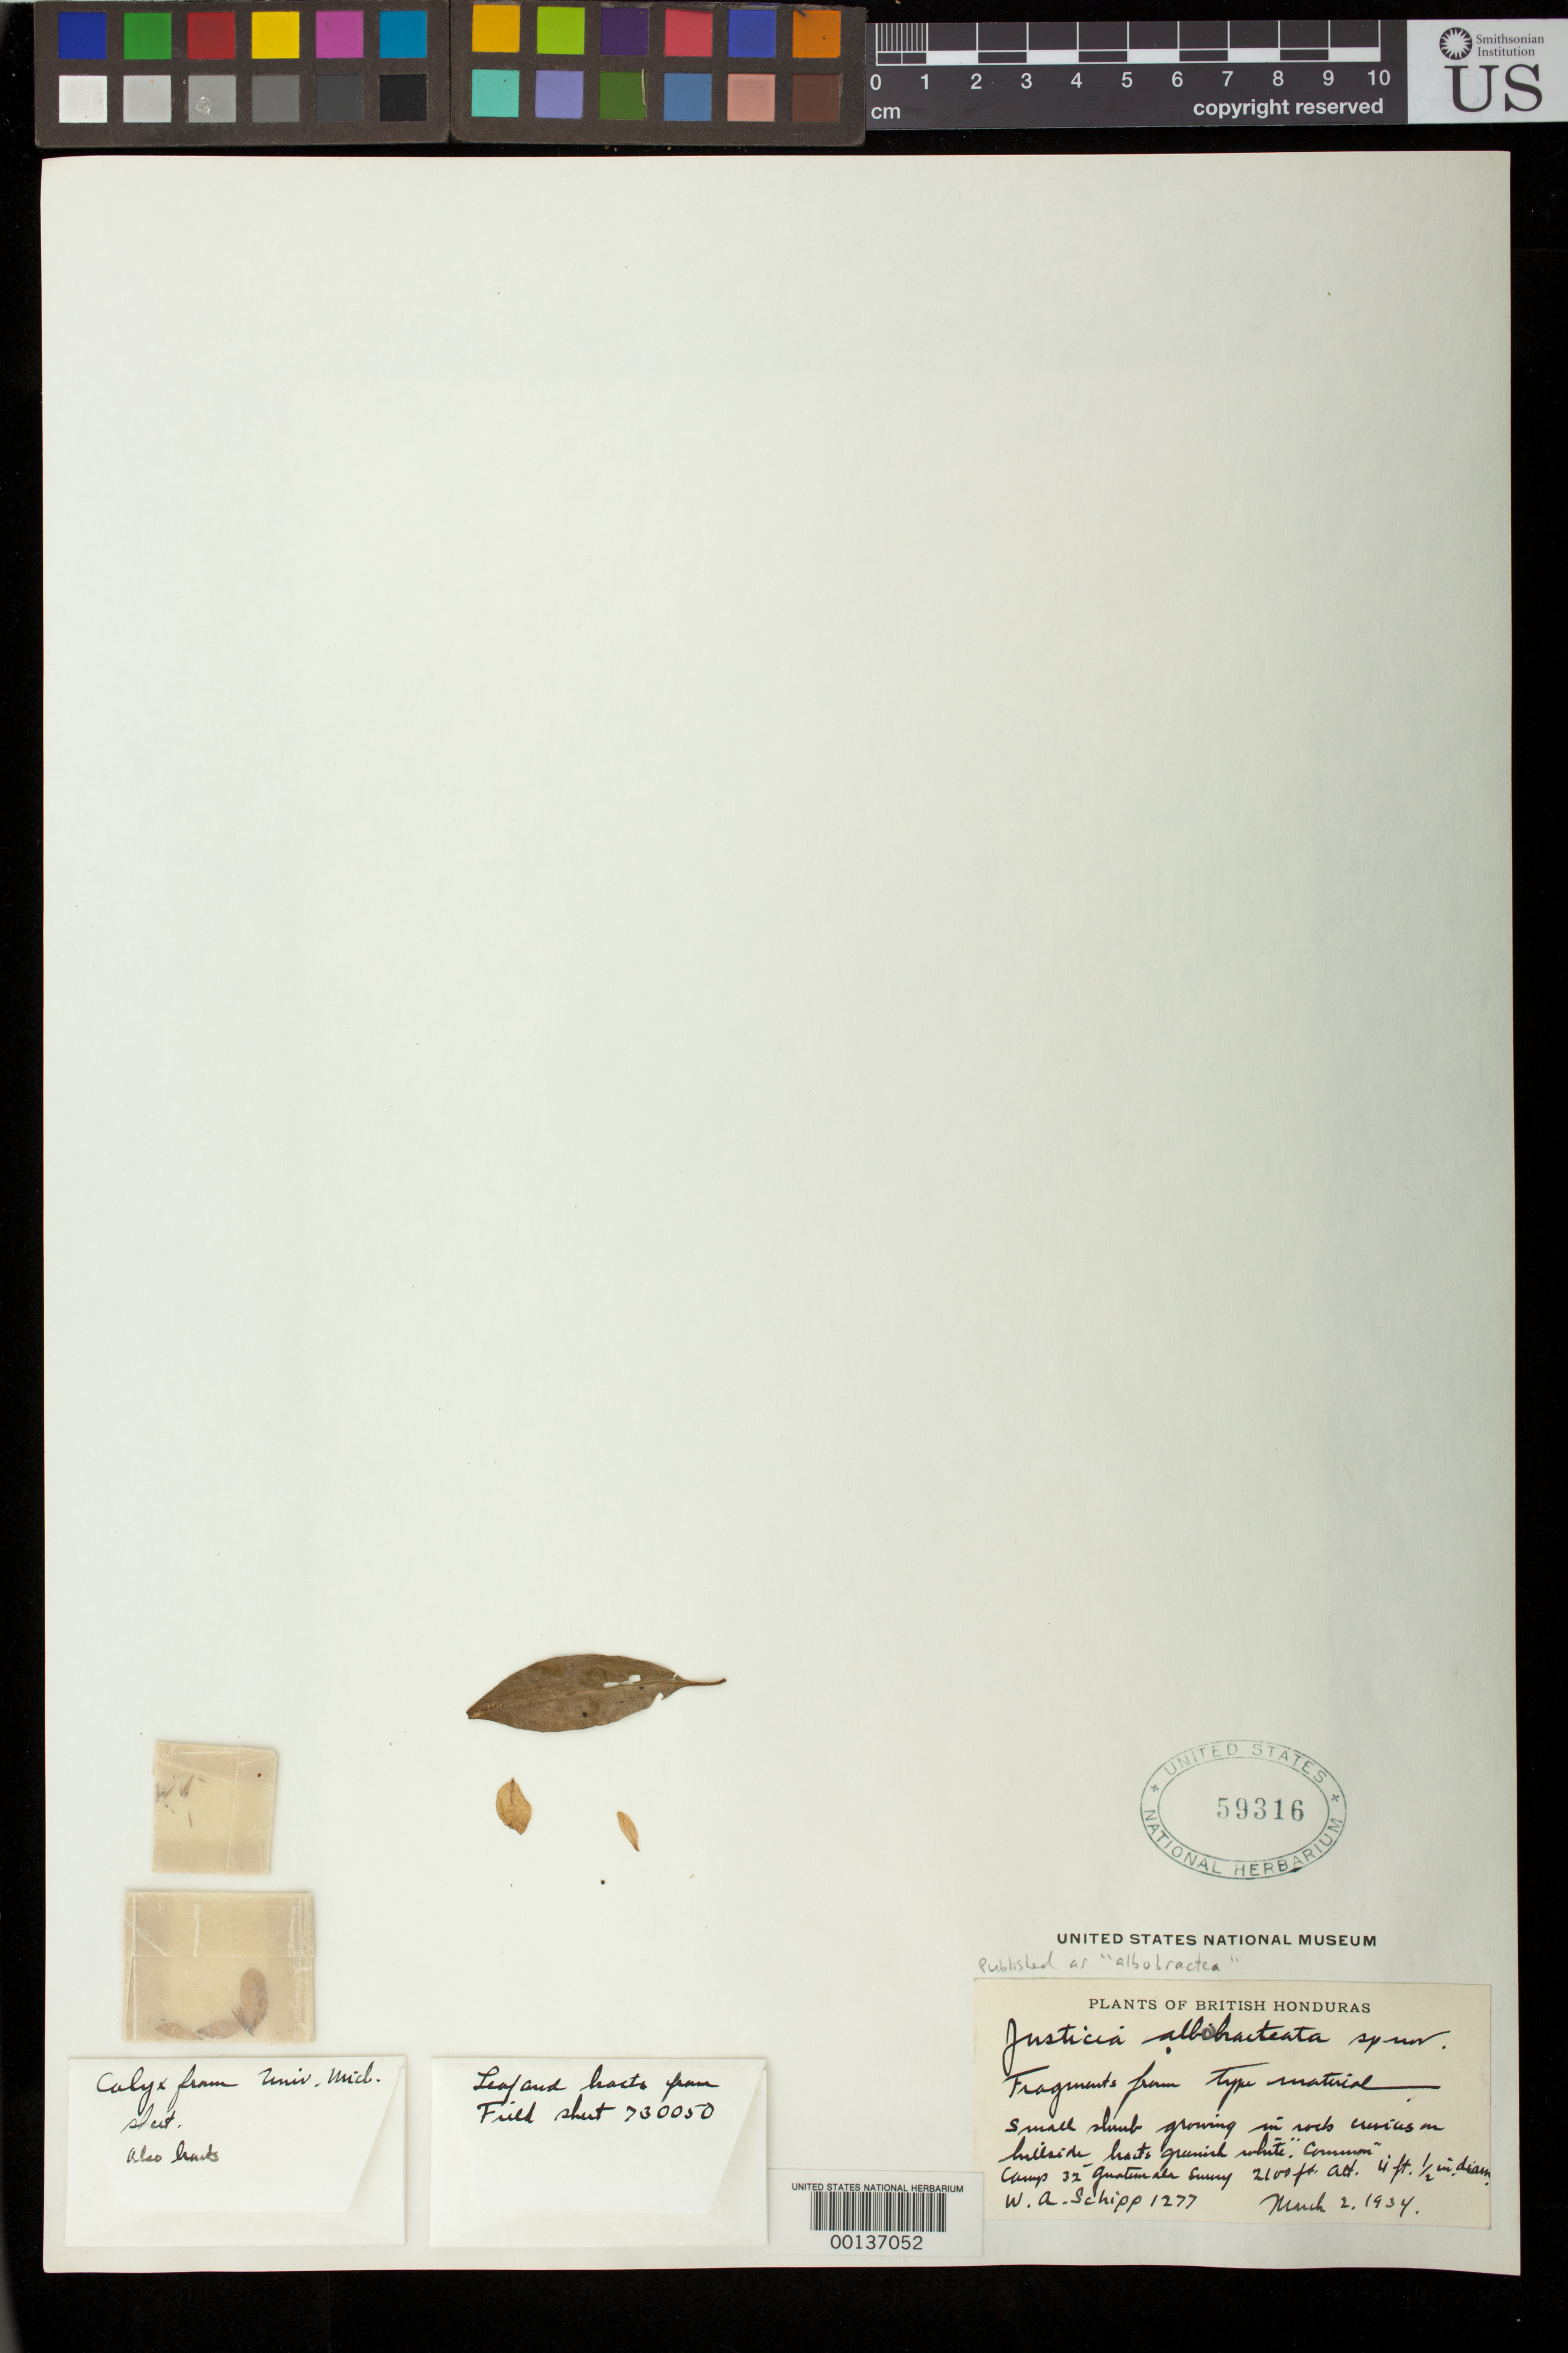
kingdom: Plantae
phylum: Tracheophyta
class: Magnoliopsida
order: Lamiales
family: Acanthaceae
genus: Justicia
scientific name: Justicia albobractea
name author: Leonard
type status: Isotype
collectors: W. Schipp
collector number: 1277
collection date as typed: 02 Mar 1934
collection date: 1934-03-02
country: Belize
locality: British Honduras, Camp 32, Guatemala-Britsh Honduras Survey [data from protologue]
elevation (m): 640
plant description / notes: Fragmentary material of type specimen(s) ex herb. Univ. Michigan, ex herb. Field Museum. Specific epithet annotated as "albobracteata" (as on duplicates at other herbaria) but was published, apparently intentionally, as "albrobractea".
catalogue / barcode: US 59316